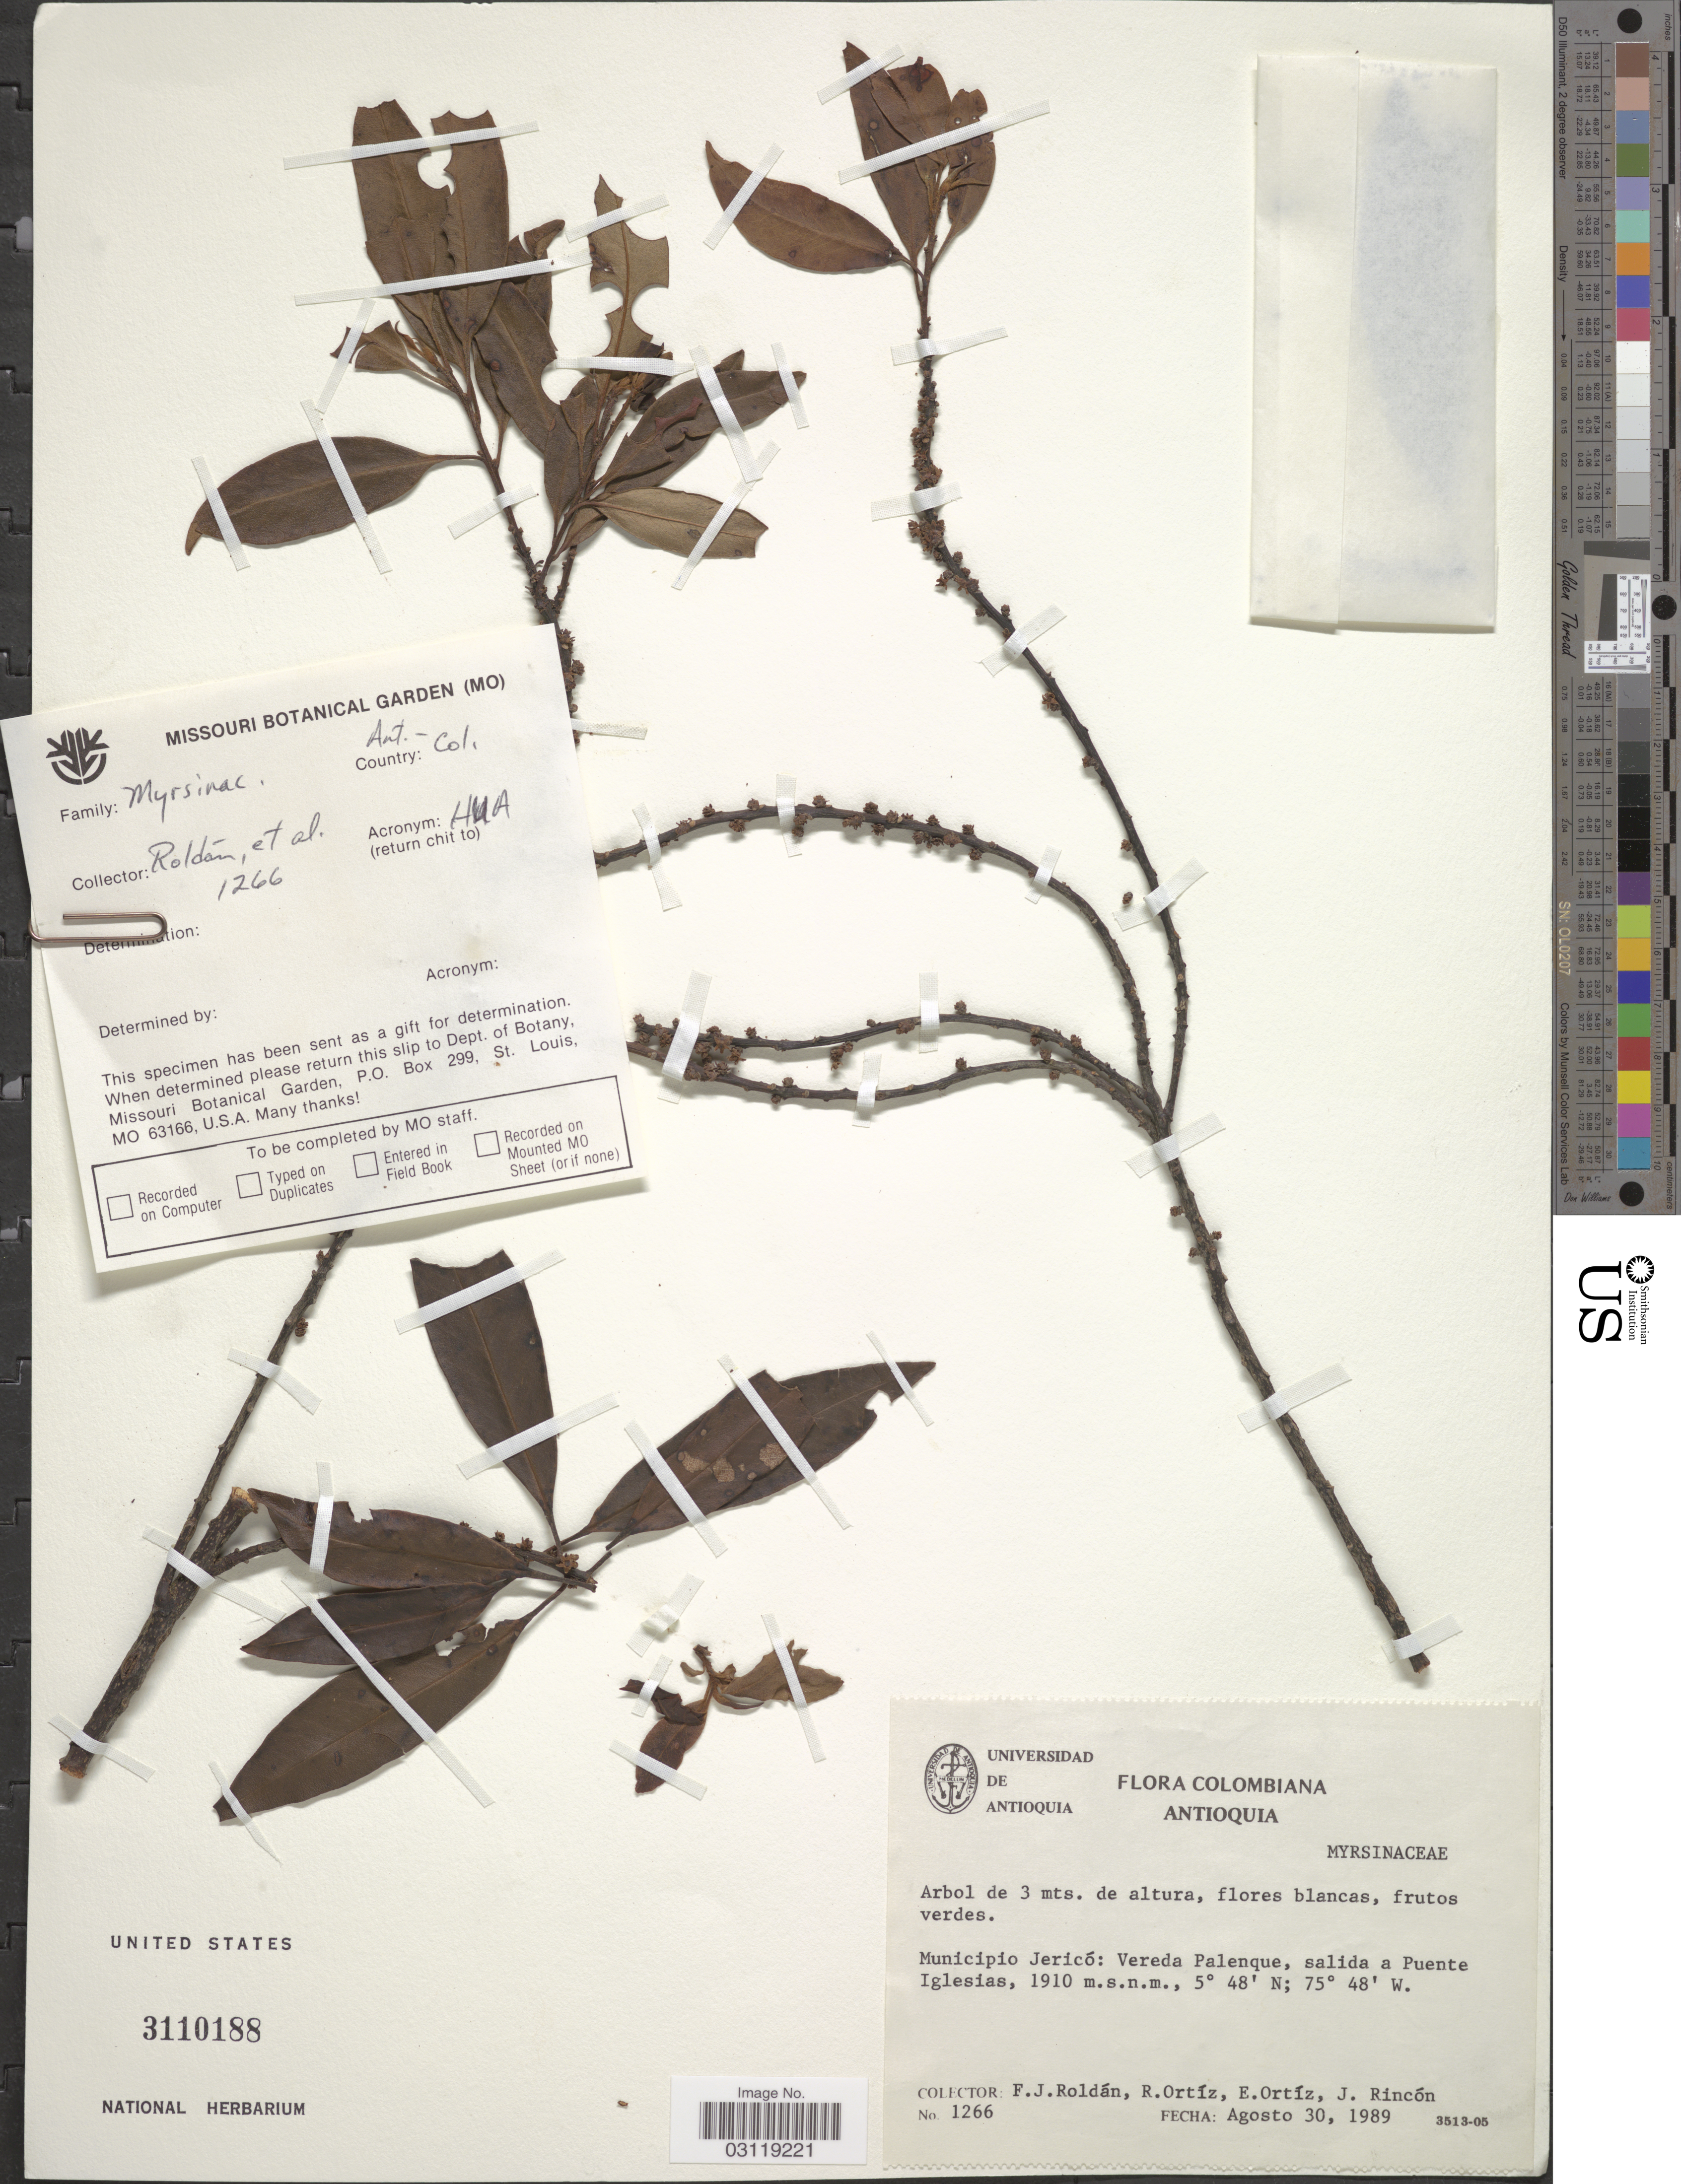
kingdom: Plantae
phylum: Tracheophyta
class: Magnoliopsida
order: Ericales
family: Primulaceae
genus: Myrsine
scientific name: Myrsine coriacea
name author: (Sw.) R. Br. ex Roem. & Schult.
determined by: Pipoly, J. J.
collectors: F. J. Roldán, R. Ortíz, E. Ortíz & J. Rincón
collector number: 1266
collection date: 1989-08-30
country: Colombia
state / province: Antioquia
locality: Municipio Jericó: Vereda Palenque, salida a Puente Iglesias.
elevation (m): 1910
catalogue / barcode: US 3110188